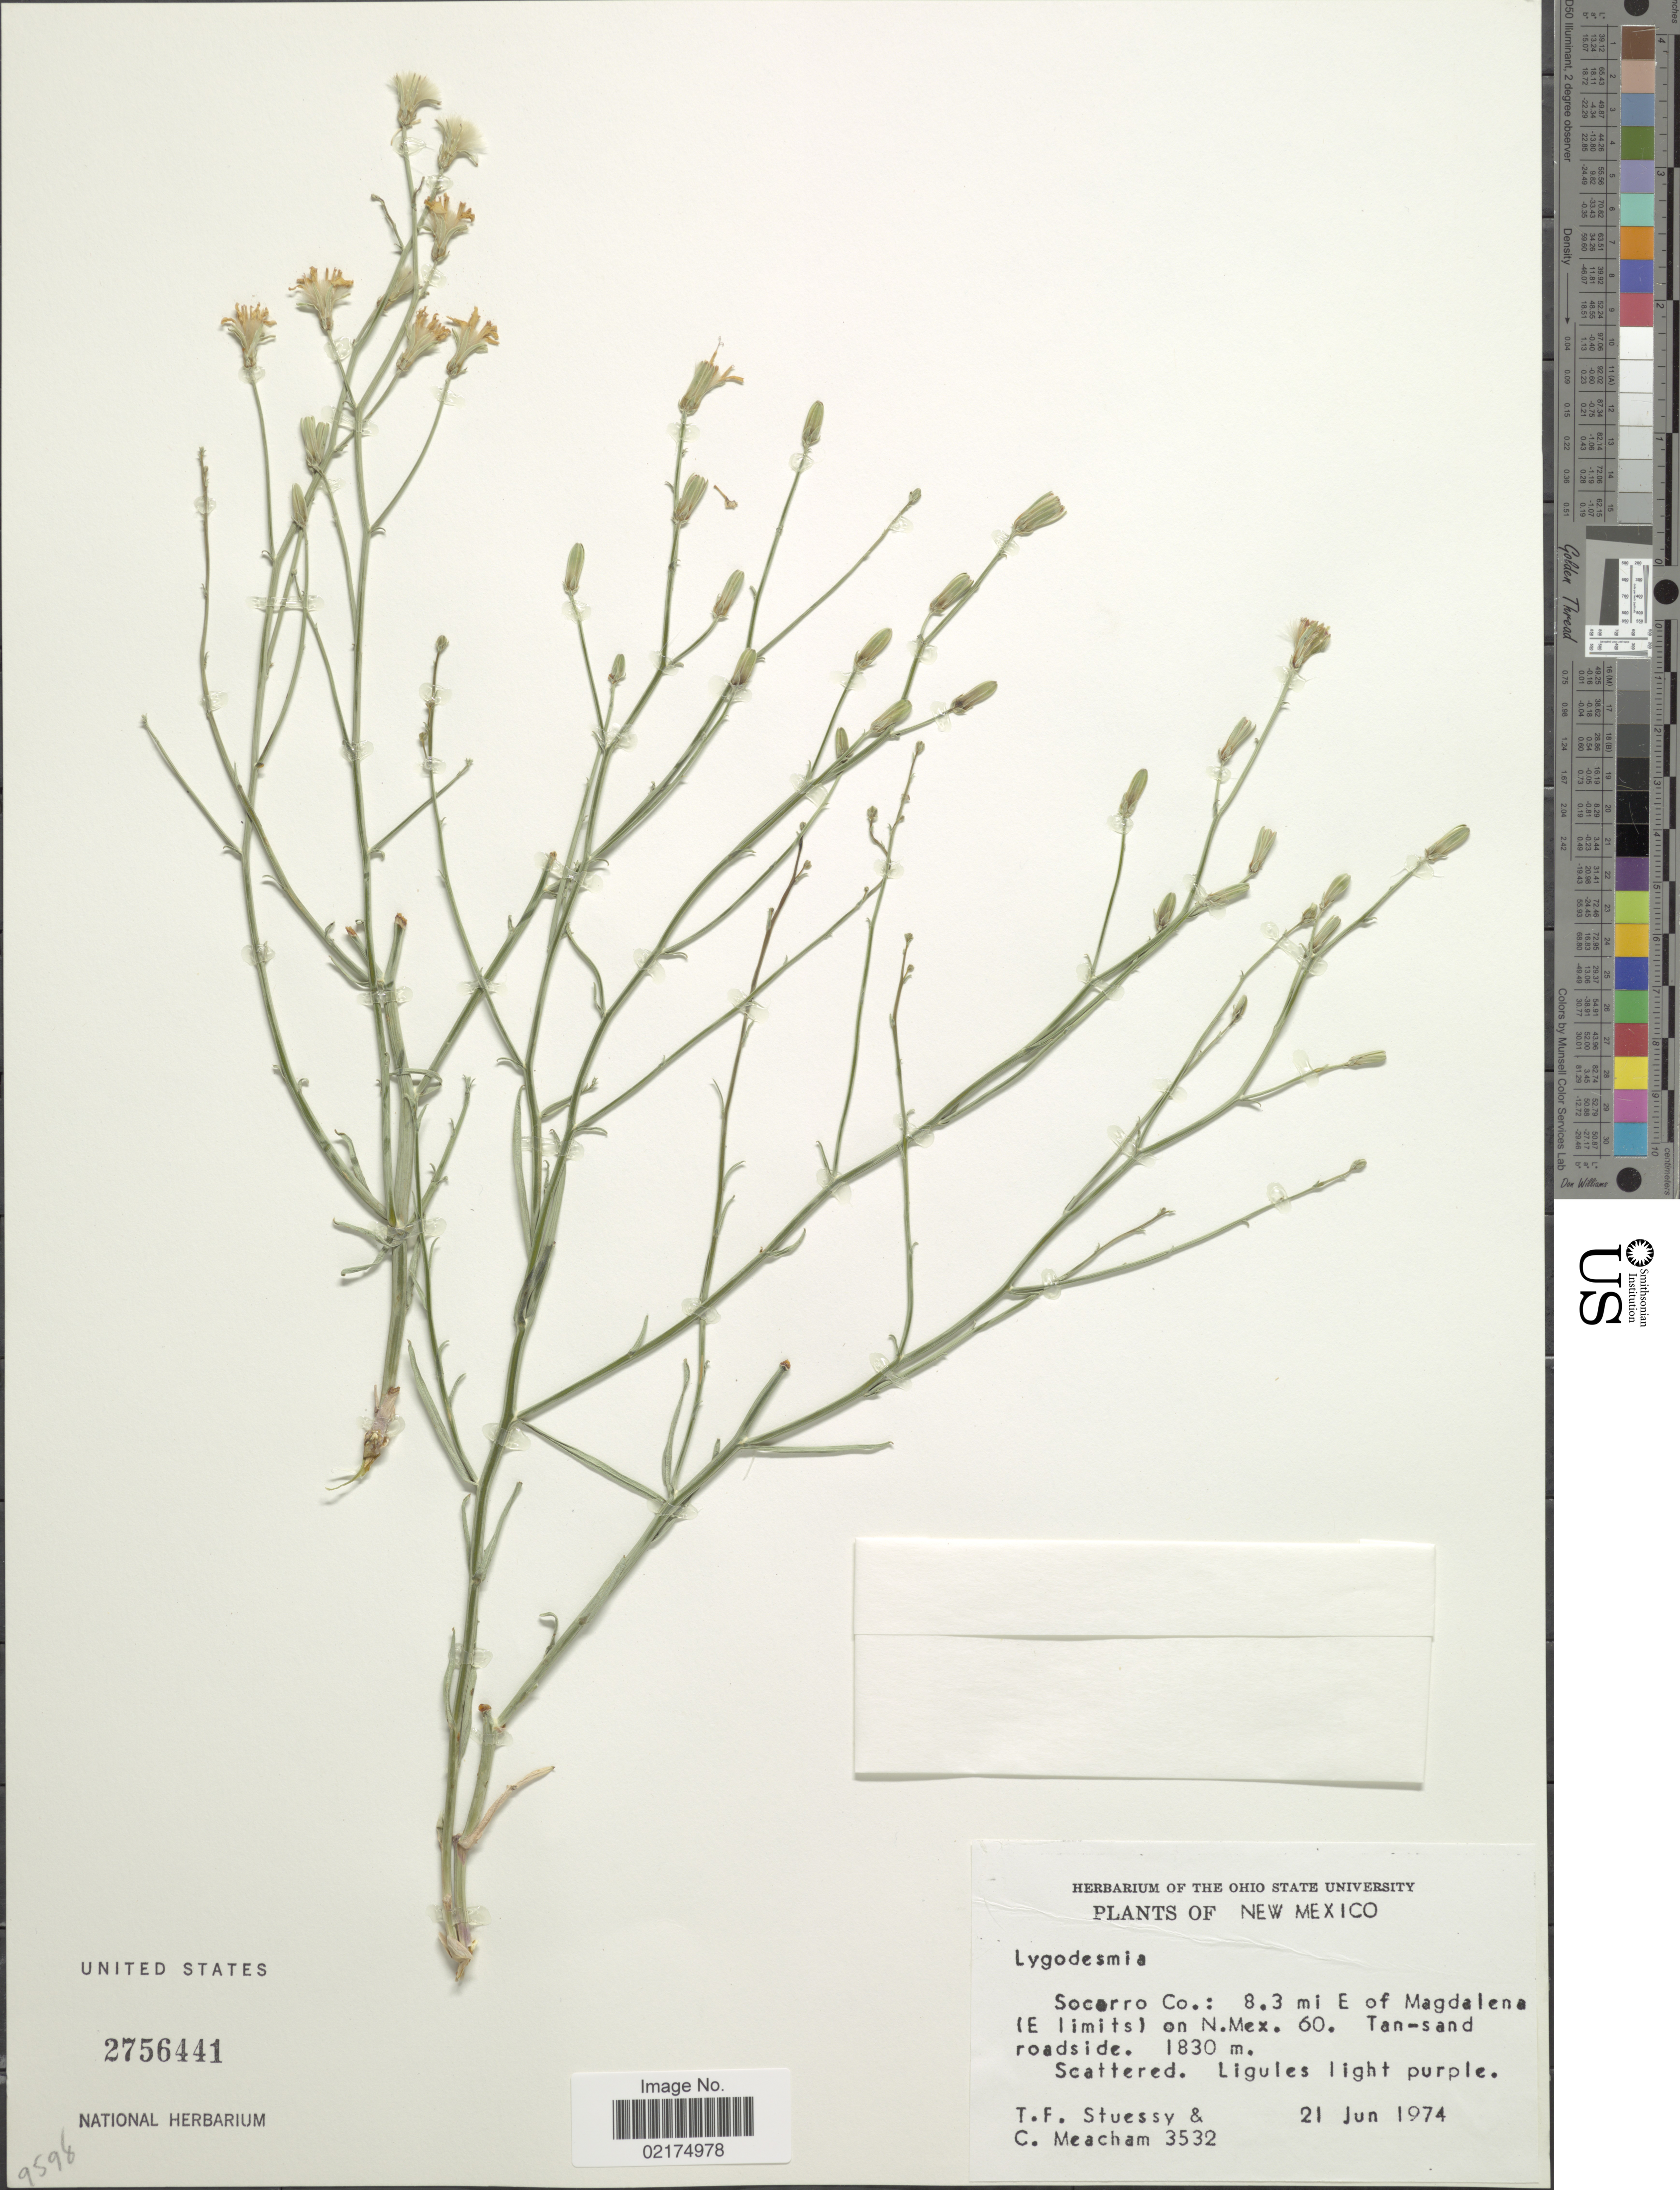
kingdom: Plantae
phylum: Tracheophyta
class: Magnoliopsida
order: Asterales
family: Asteraceae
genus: Lygodesmia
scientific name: Lygodesmia sp.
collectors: T. Stuessy & C. Meacham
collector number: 3532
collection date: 1974-06-21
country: United States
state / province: New Mexico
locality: Socorro Co.: 8.3 mi E of Magdalena (E limits) on N. Mex. 60. Tan-sand roadside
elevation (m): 1830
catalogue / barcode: US 2756441